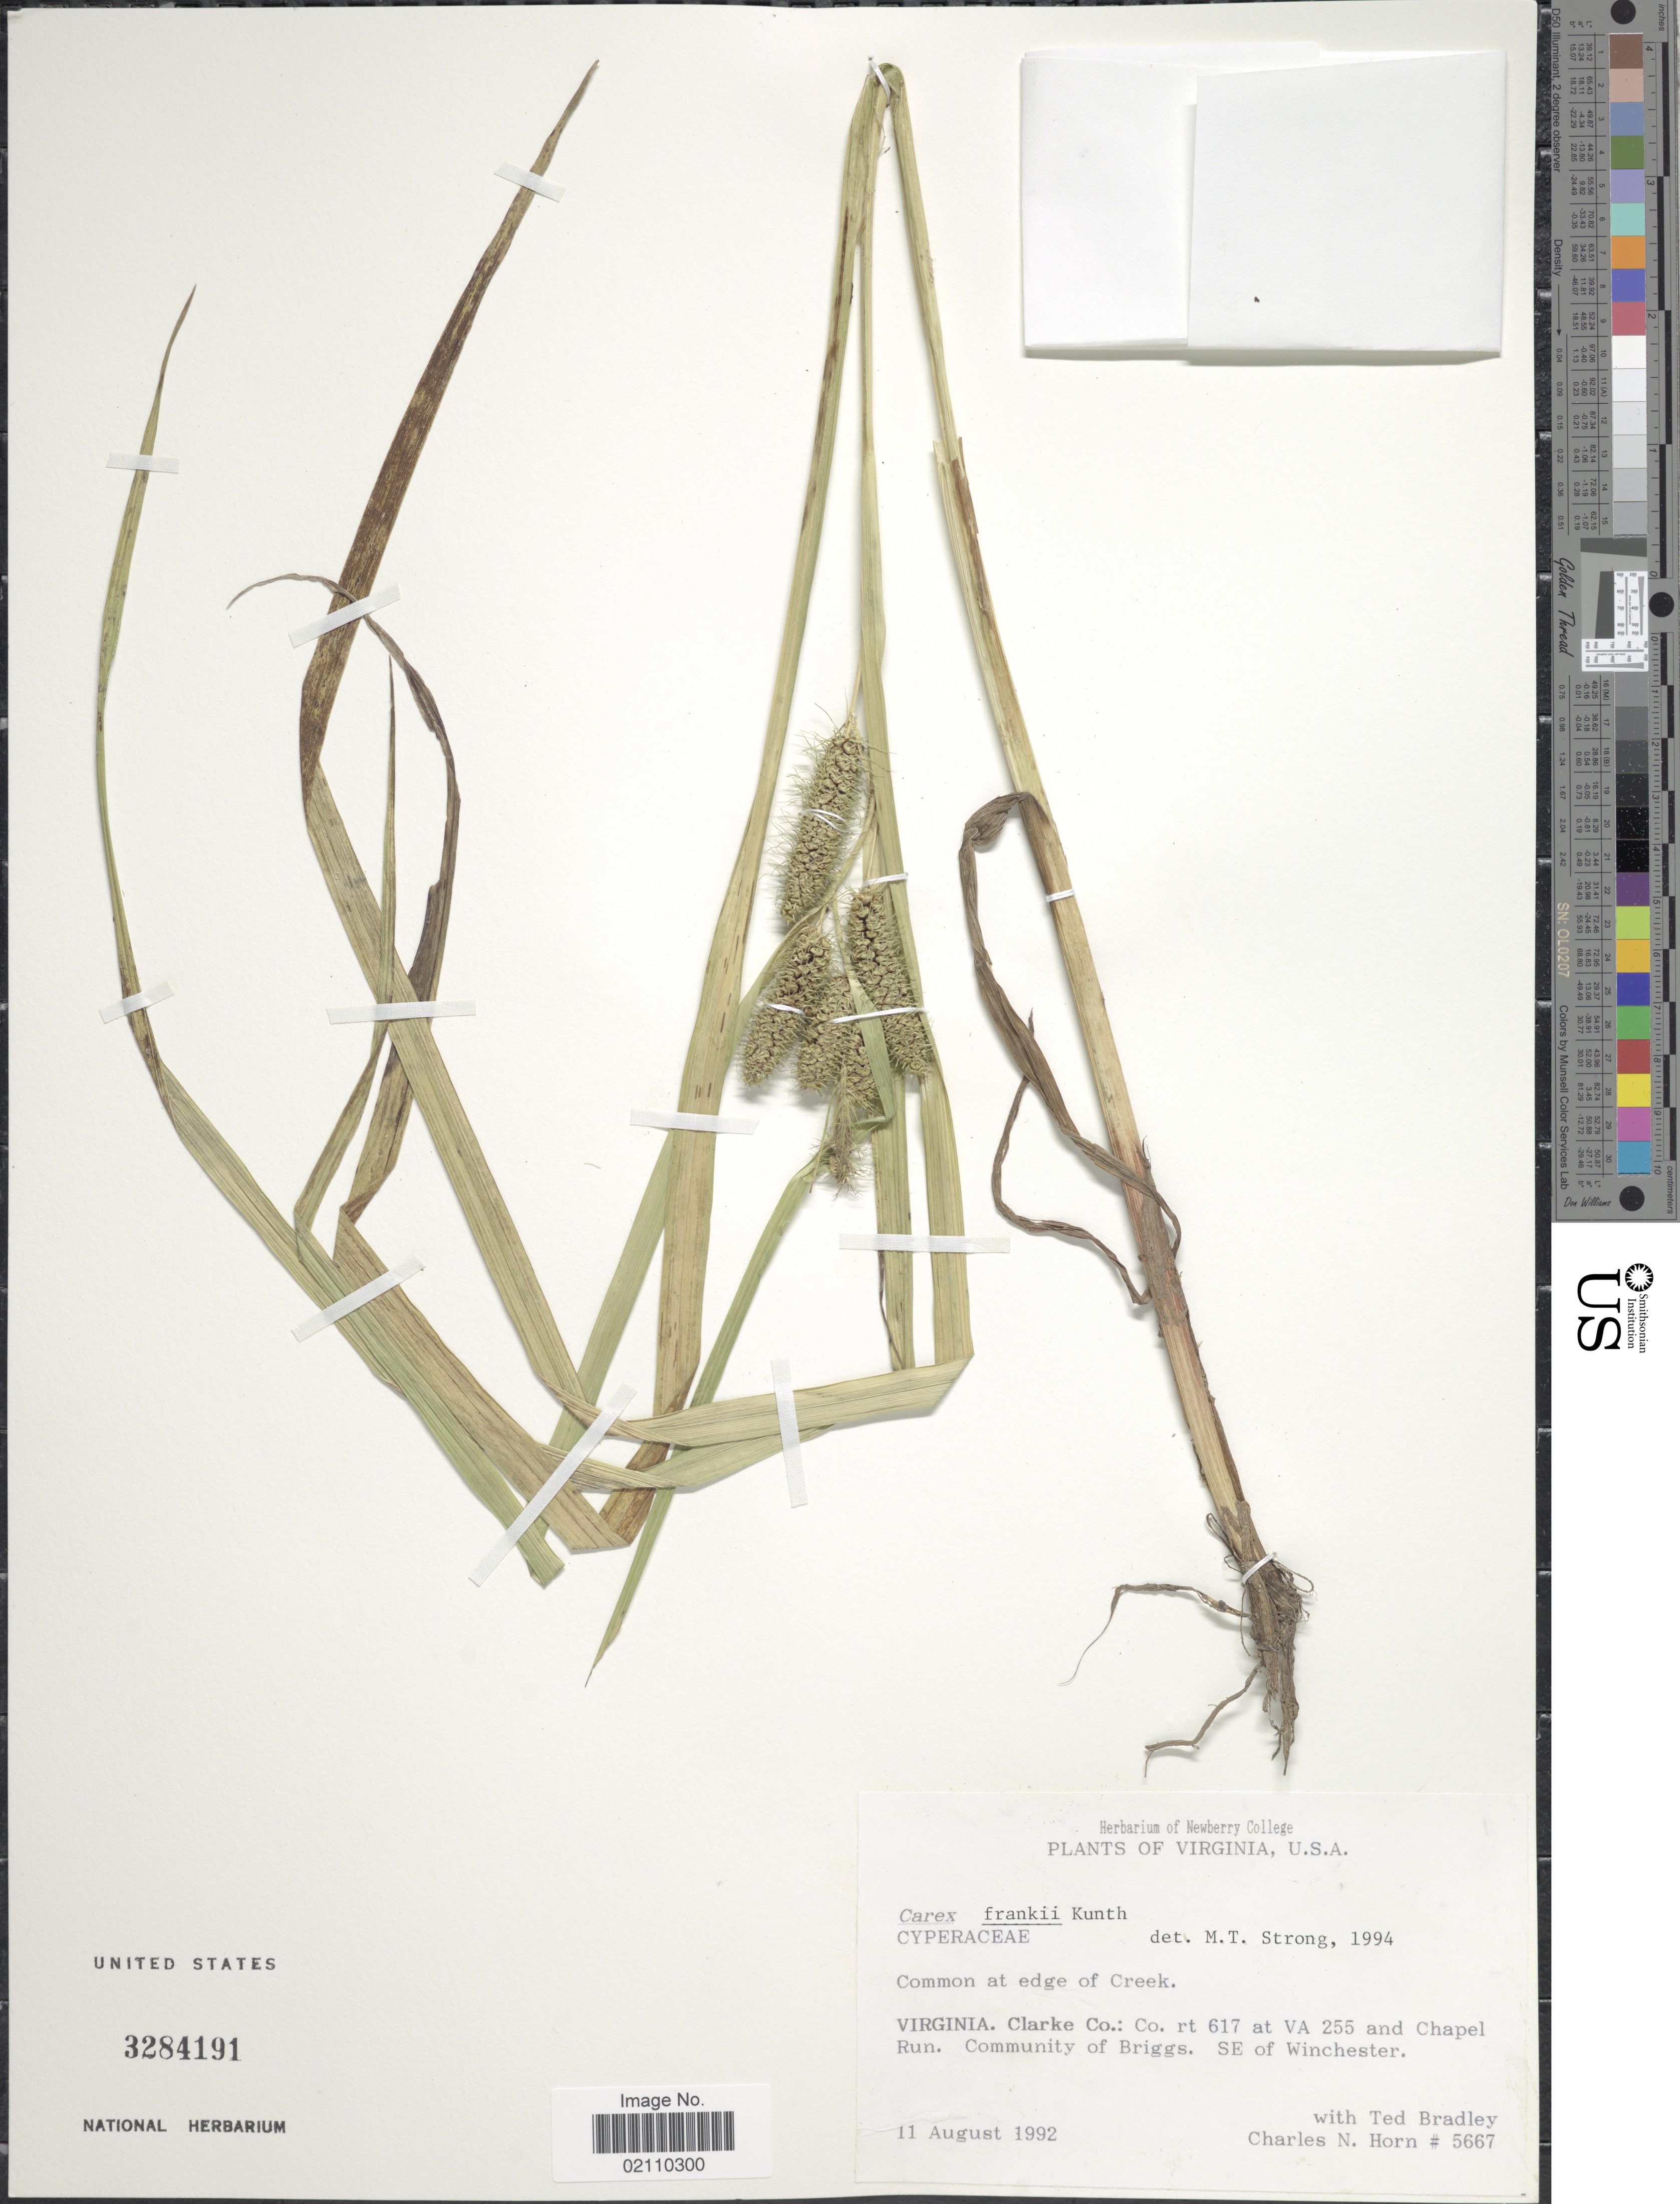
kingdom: Plantae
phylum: Tracheophyta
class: Liliopsida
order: Poales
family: Cyperaceae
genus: Carex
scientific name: Carex frankii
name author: Kunth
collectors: C. N. Horn & T. Bradley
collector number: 5667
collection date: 1992-08-11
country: United States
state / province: Virginia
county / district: Clarke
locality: At edge of Creek, Clarke Co.: Co. rt 617 and VA 255 and Chapel Run, SE of Winchester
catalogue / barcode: US 3284191